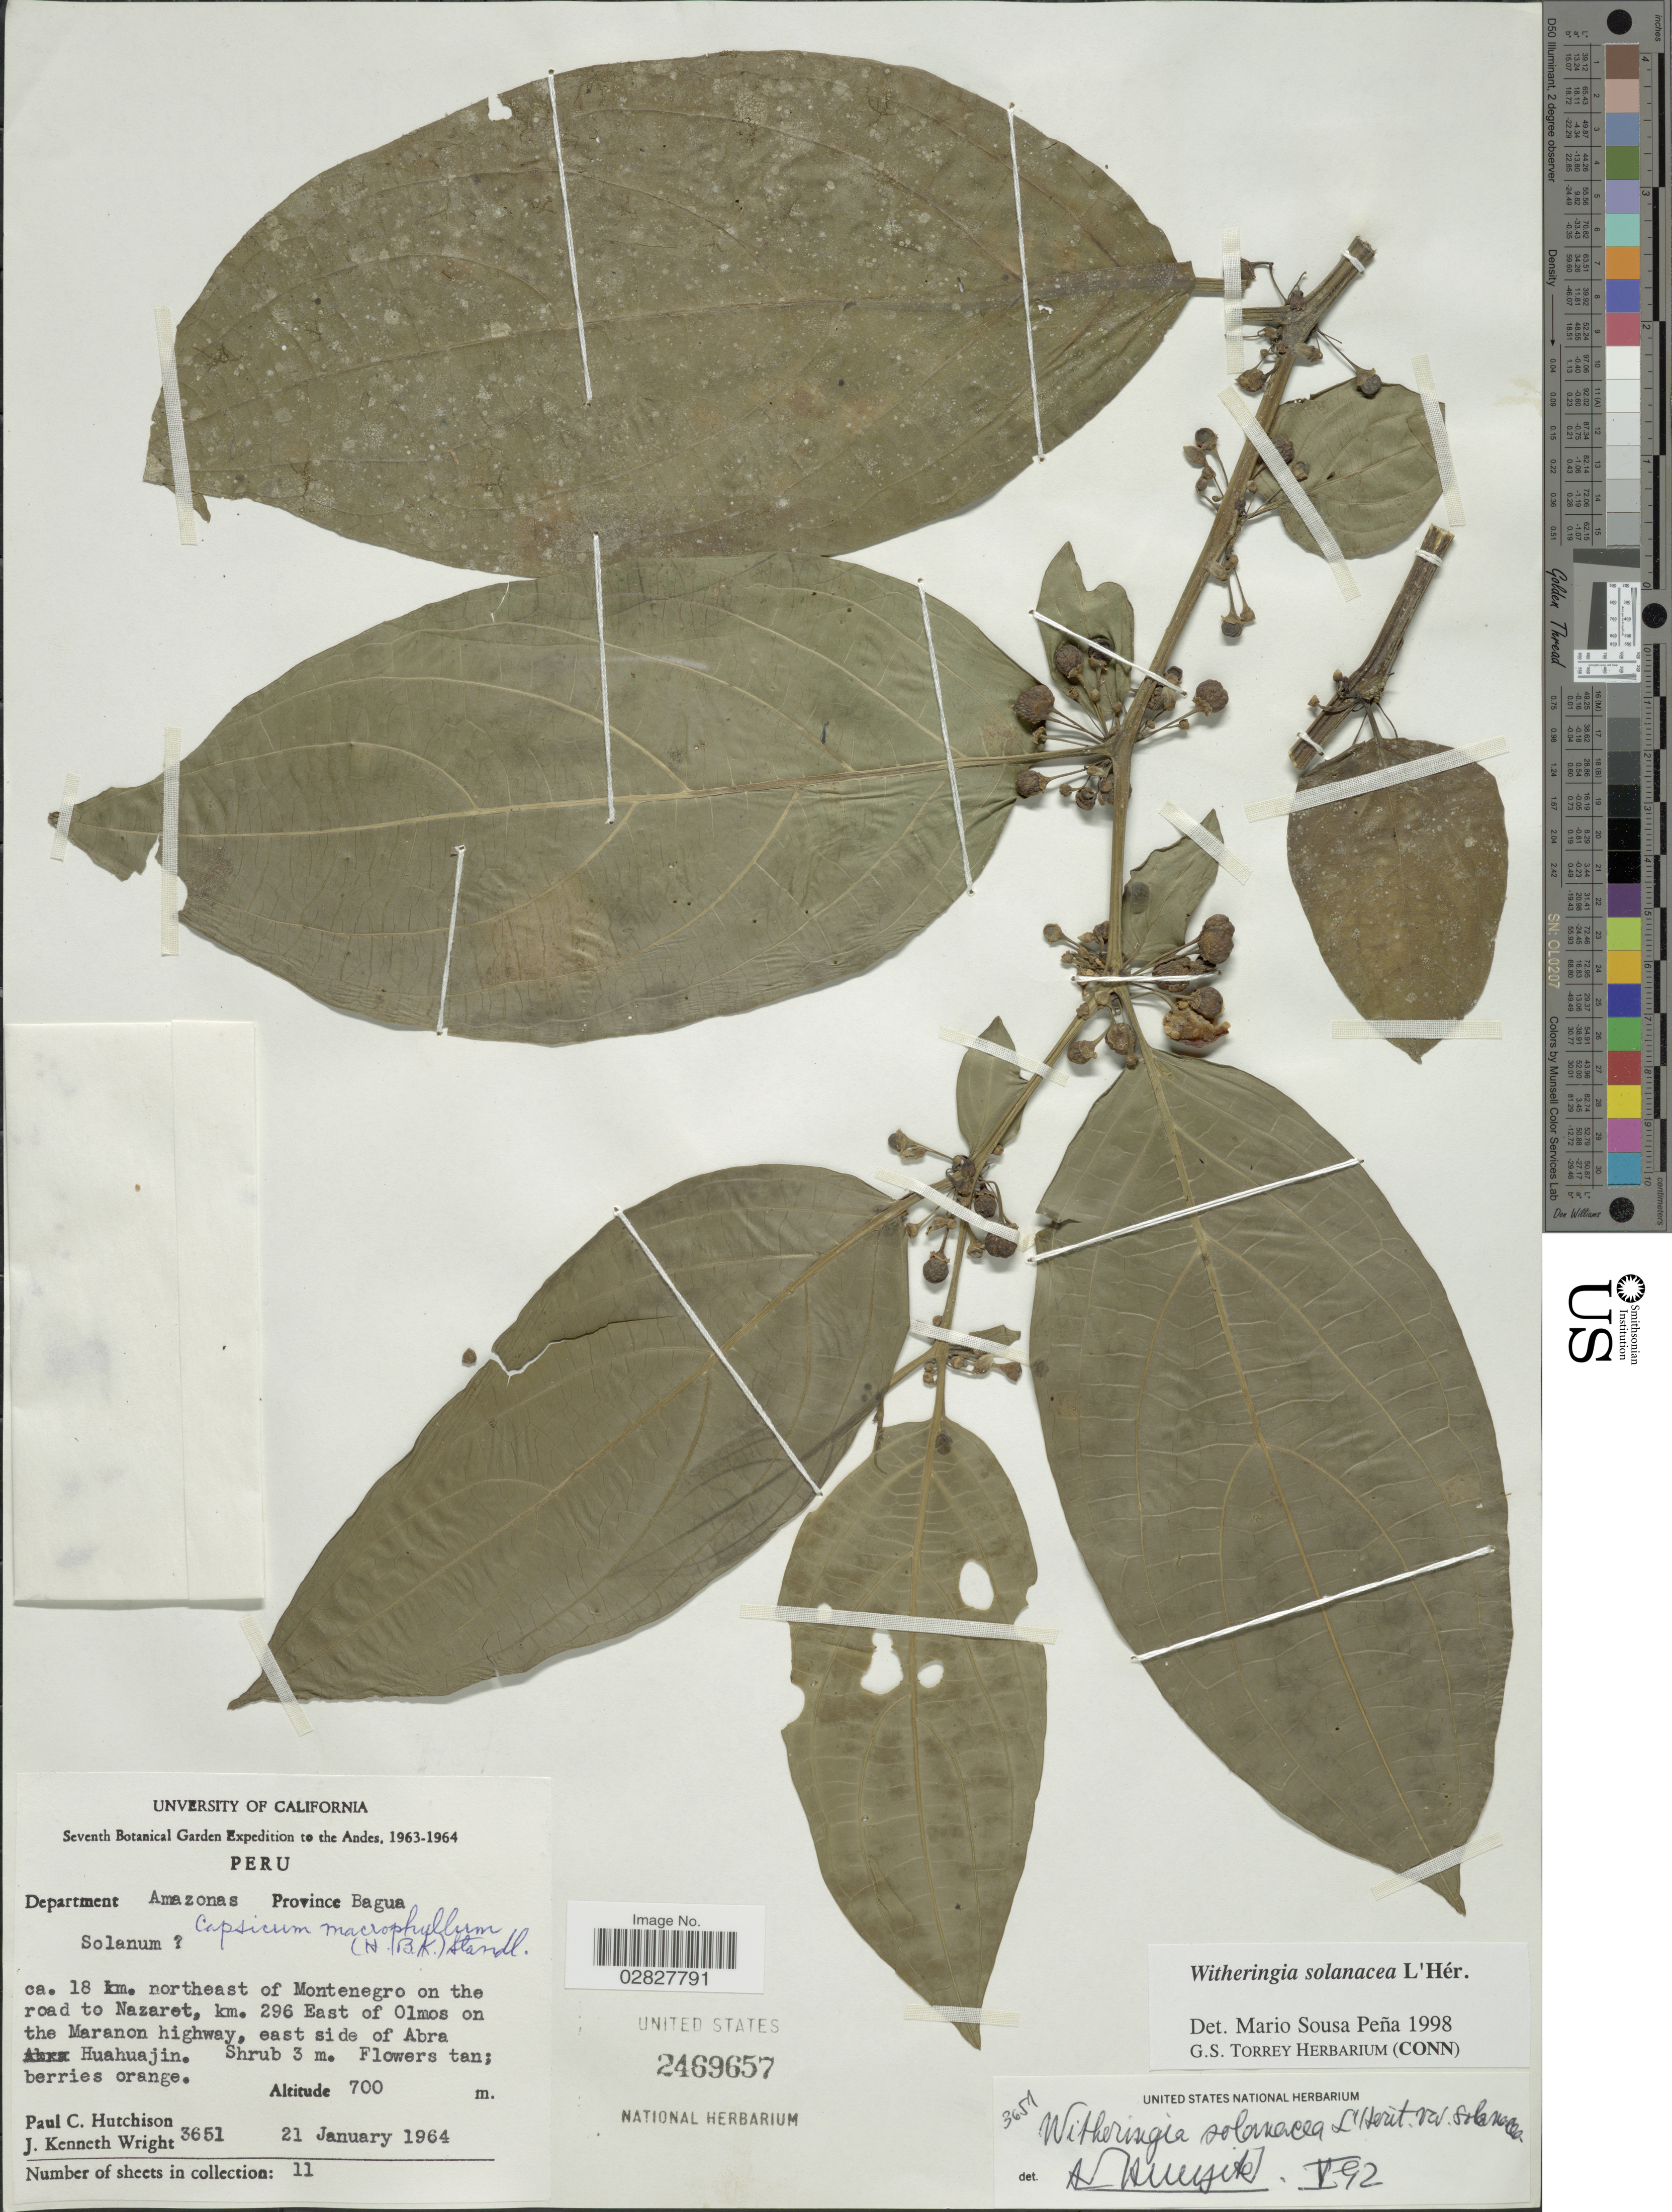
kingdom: Plantae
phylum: Tracheophyta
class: Magnoliopsida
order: Solanales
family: Solanaceae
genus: Witheringia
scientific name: Witheringia solanacea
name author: L'Hér.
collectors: P. C. Hutchison & J. K. Wright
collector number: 3651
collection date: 1964-01-21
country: Peru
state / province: Amazonas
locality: Andes. Department Amazonas, Province Bagua. ca. 18 km. northeast of Montenegro on the road to Nazaret, km. 296 East of Olmos on the Maranon highway, east side of Abra Huahuajin.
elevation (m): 700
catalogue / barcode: US 2469657